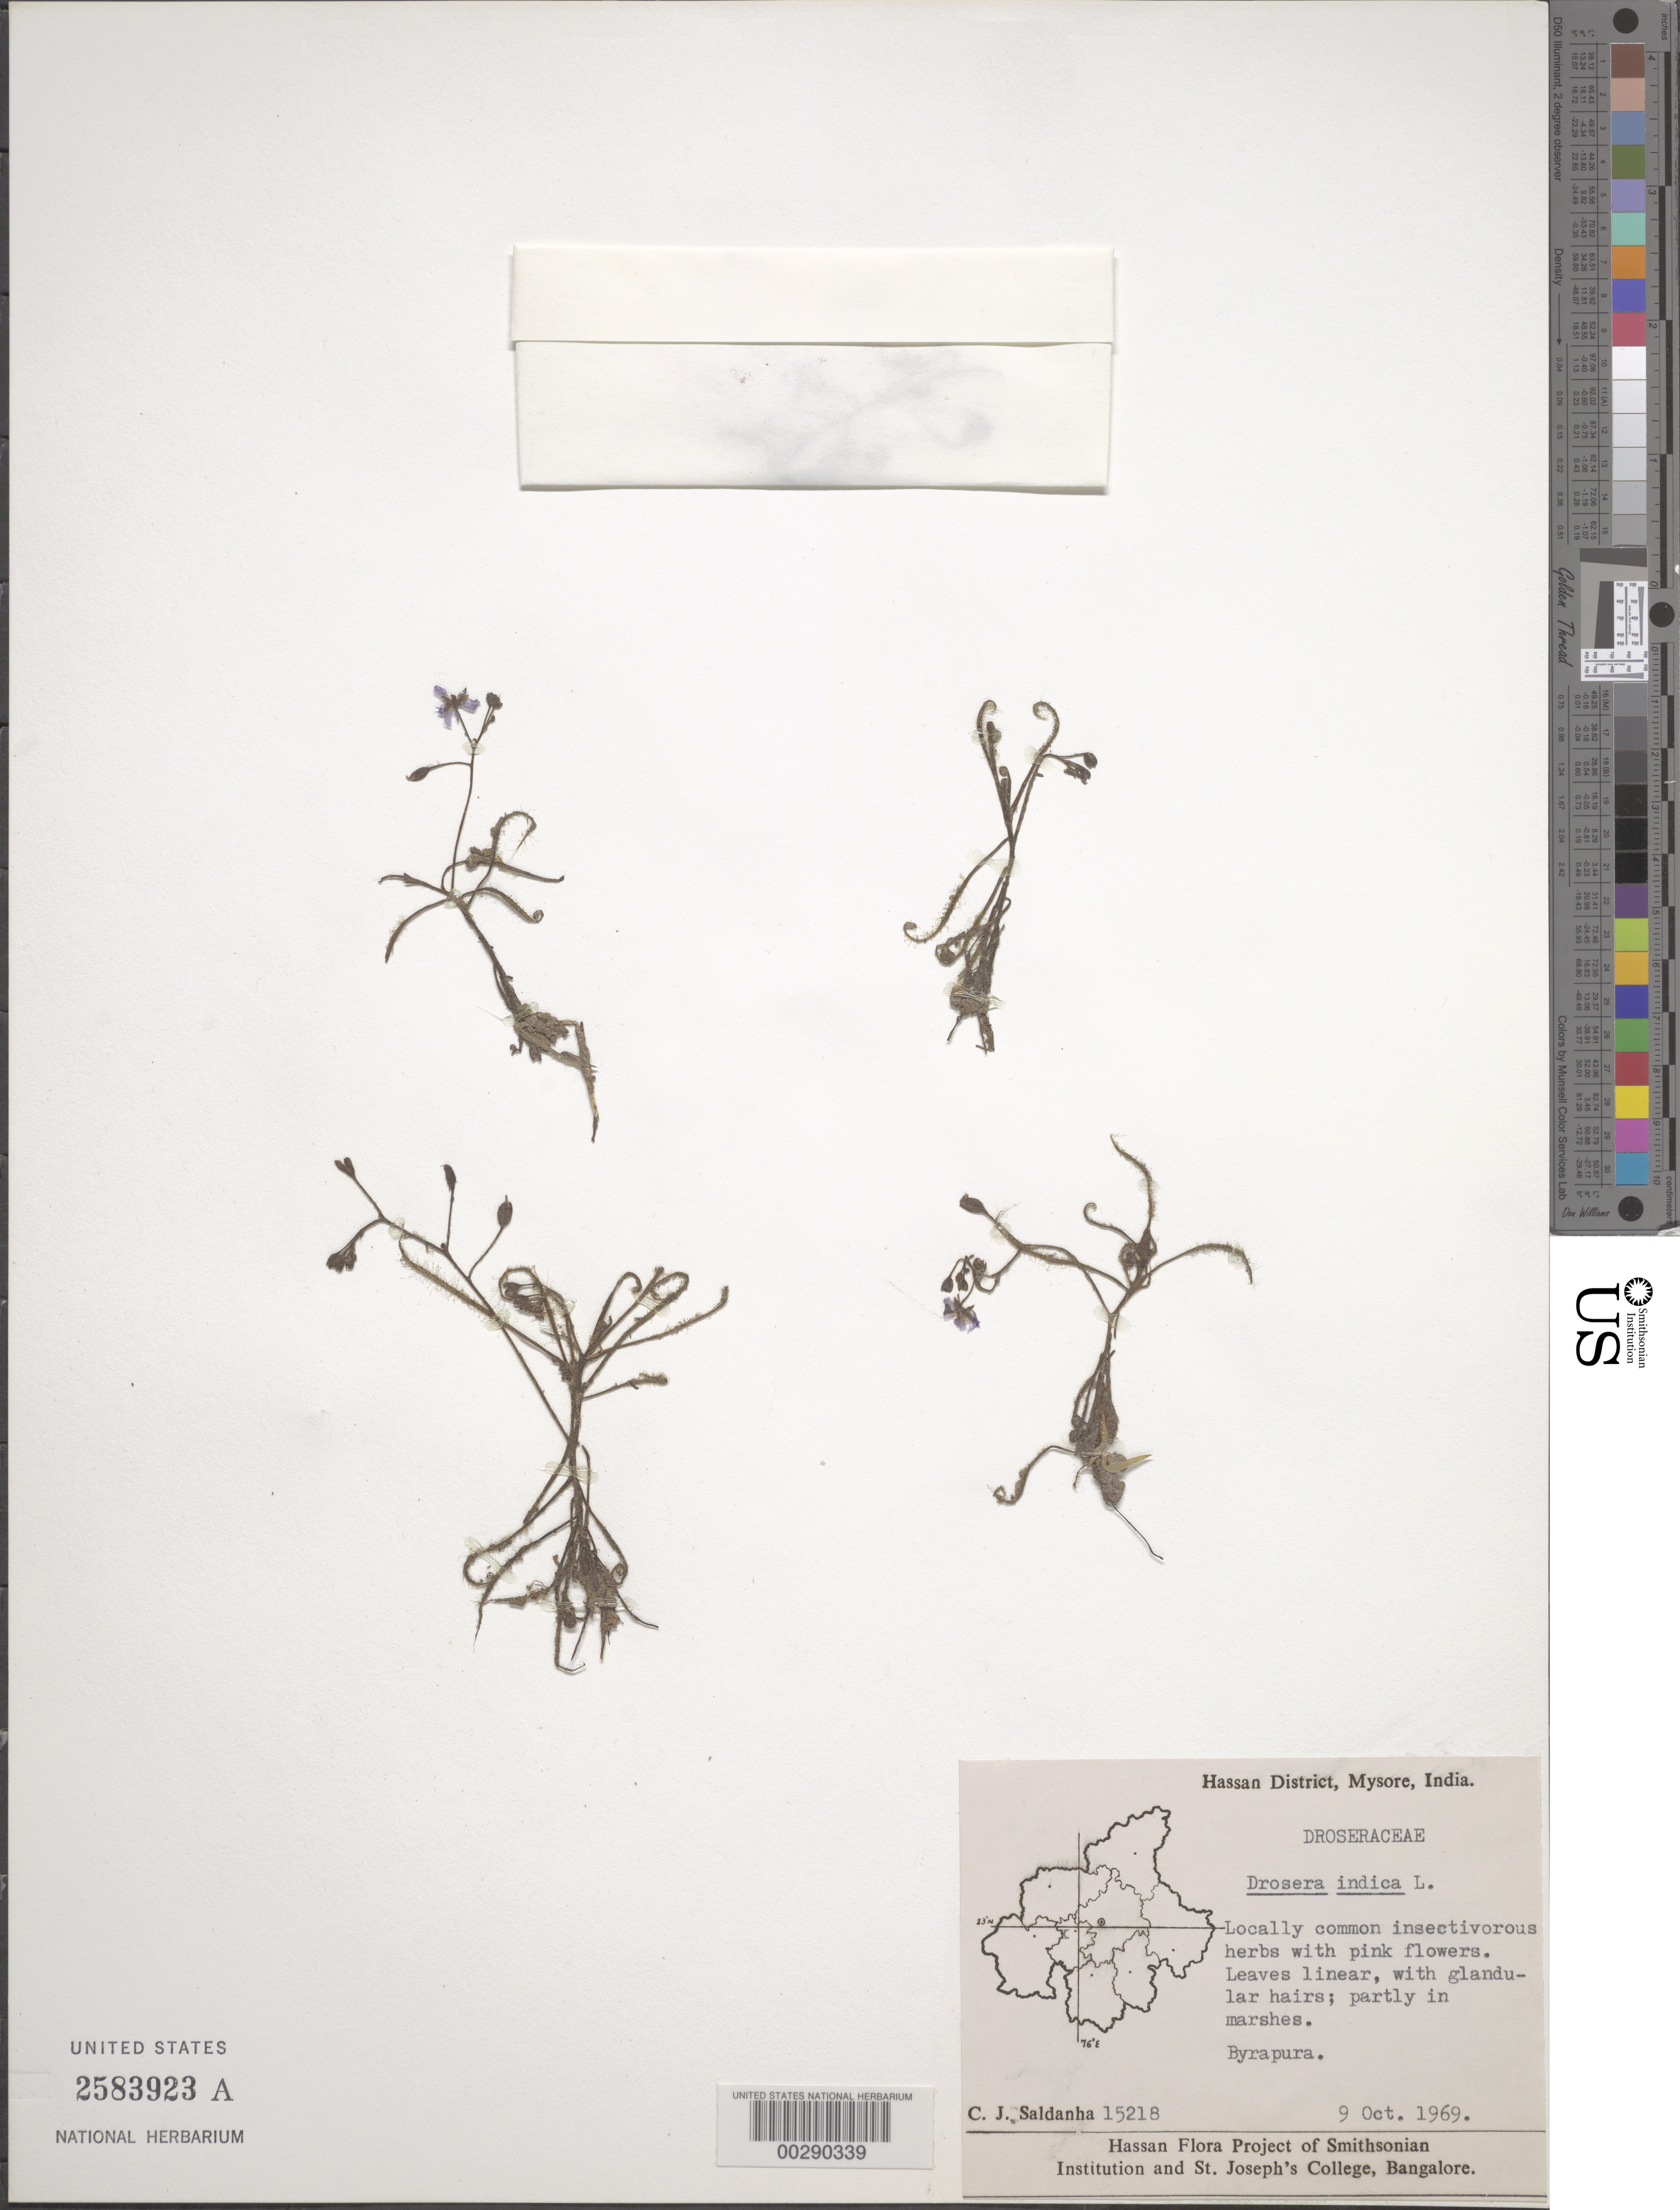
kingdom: Plantae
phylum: Tracheophyta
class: Magnoliopsida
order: Caryophyllales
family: Droseraceae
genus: Drosera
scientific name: Drosera indica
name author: L.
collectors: C. J. Saldanha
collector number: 15218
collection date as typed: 09 Oct 1969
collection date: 1969-10-09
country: India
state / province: Karnataka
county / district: Hassan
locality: Byrapura, mysore state [mysore state = karnataka.]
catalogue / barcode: US 2583923A